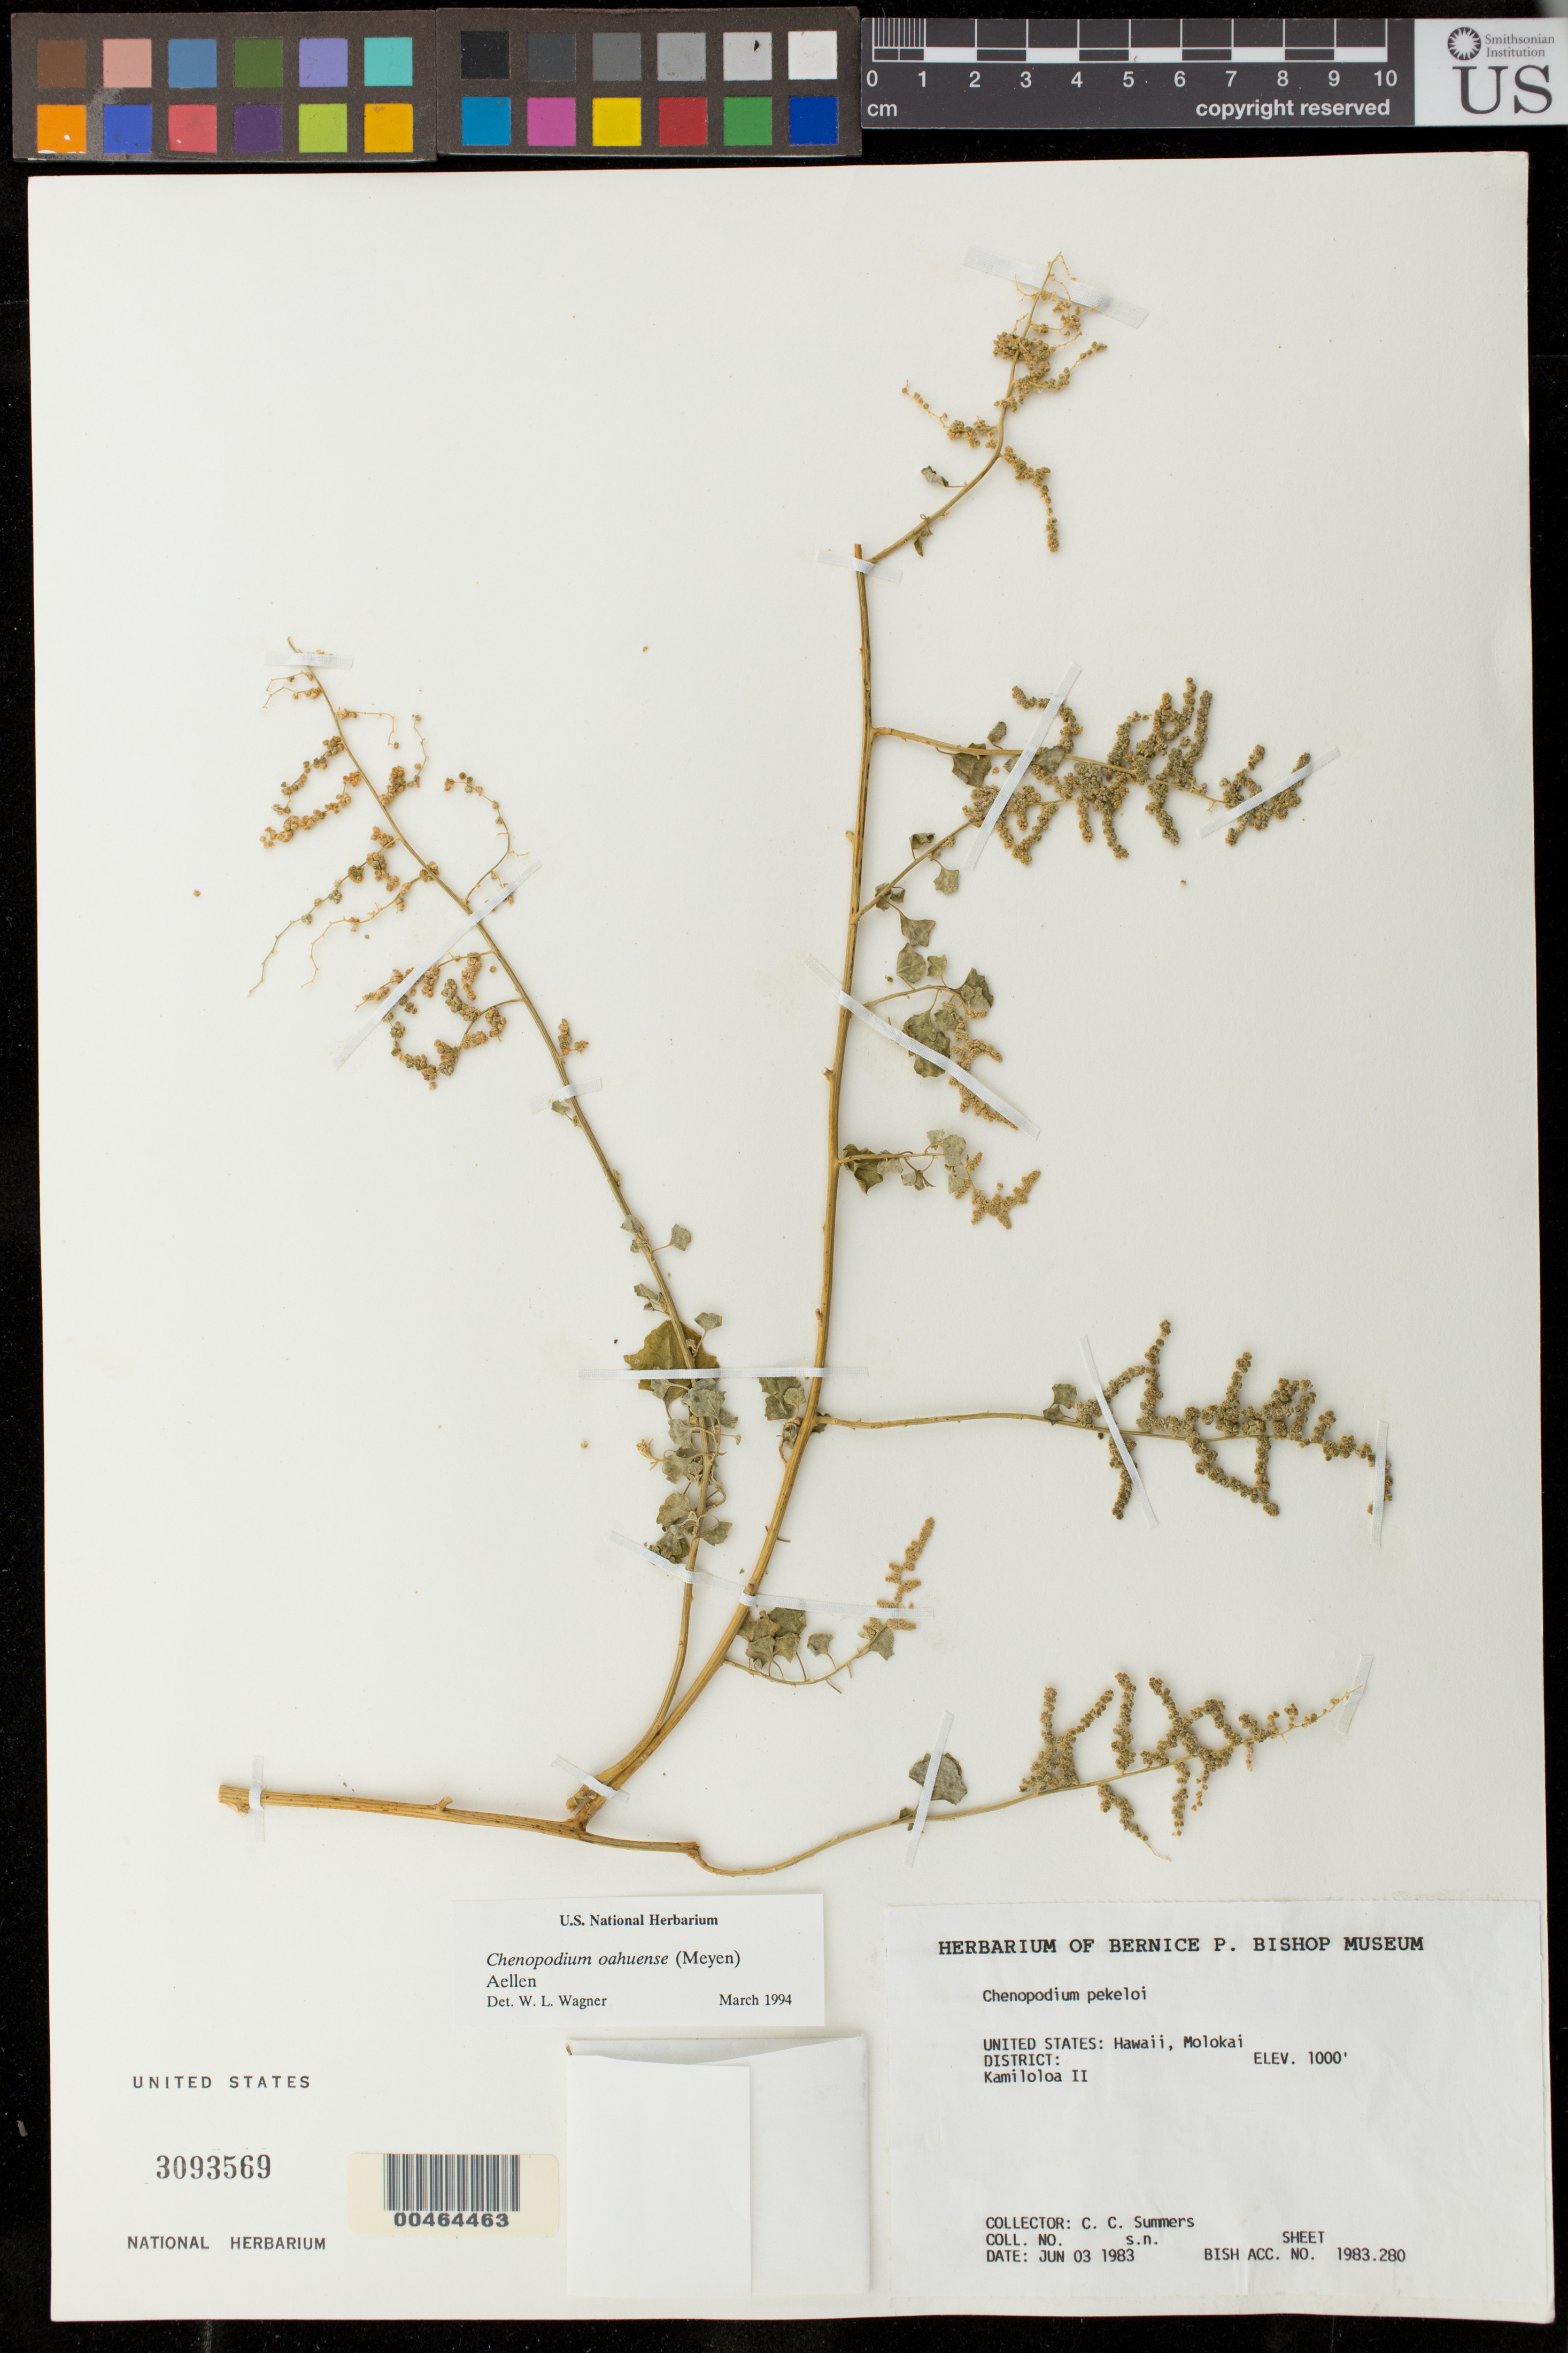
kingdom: Plantae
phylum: Tracheophyta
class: Magnoliopsida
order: Caryophyllales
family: Amaranthaceae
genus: Chenopodium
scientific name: Chenopodium oahuense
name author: (Meyen) Aellen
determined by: Wagner, W. L., (BOT), Smithsonian Institution - National Museum of Natural History (UNITED STATES)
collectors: C. Summers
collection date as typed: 3 Jun 1983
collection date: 1983-06-03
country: United States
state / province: Hawaii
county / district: Maui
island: Moloka'i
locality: District: Kamiloloa II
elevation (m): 305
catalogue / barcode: US 3093569